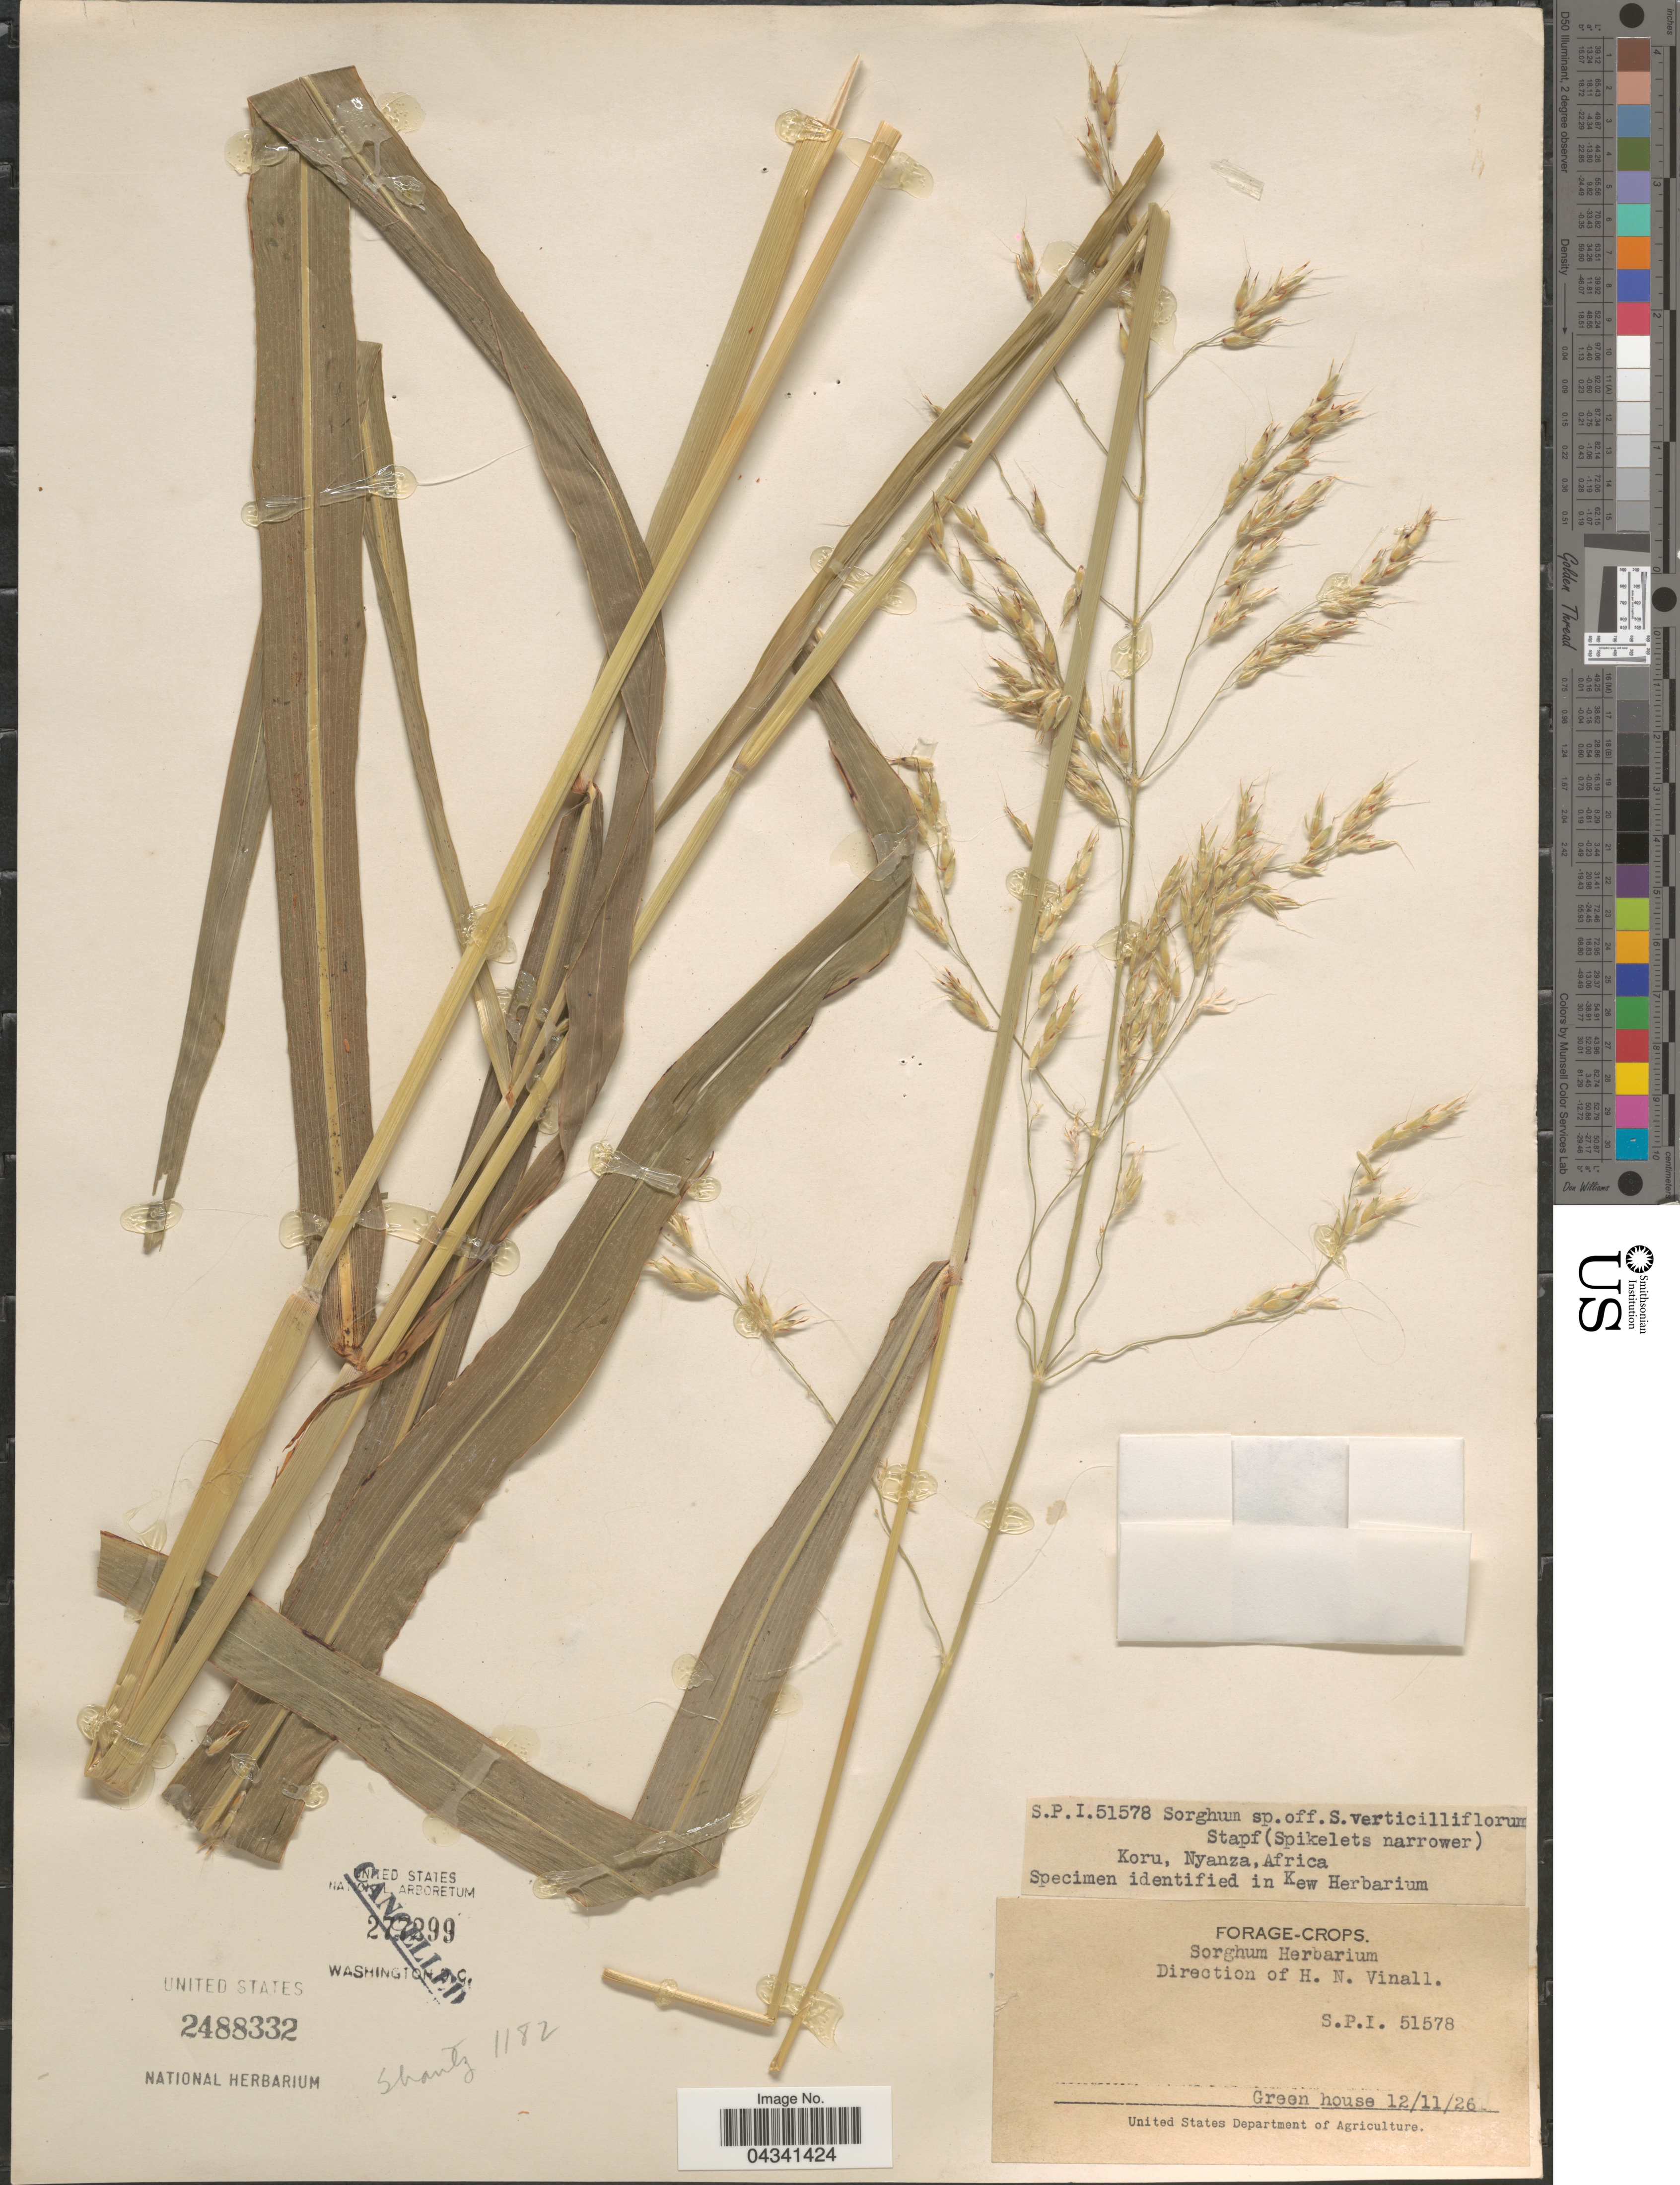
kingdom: Plantae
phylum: Tracheophyta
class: Liliopsida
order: Poales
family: Poaceae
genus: Sorghum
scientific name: Sorghum arundinaceum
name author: (Desv.) Stapf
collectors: H. Vinall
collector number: S.P.I. 51578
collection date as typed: Transcribed d/m/y: 12/11/26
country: Kenya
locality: Koru, Nyanza.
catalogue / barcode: US 2488332